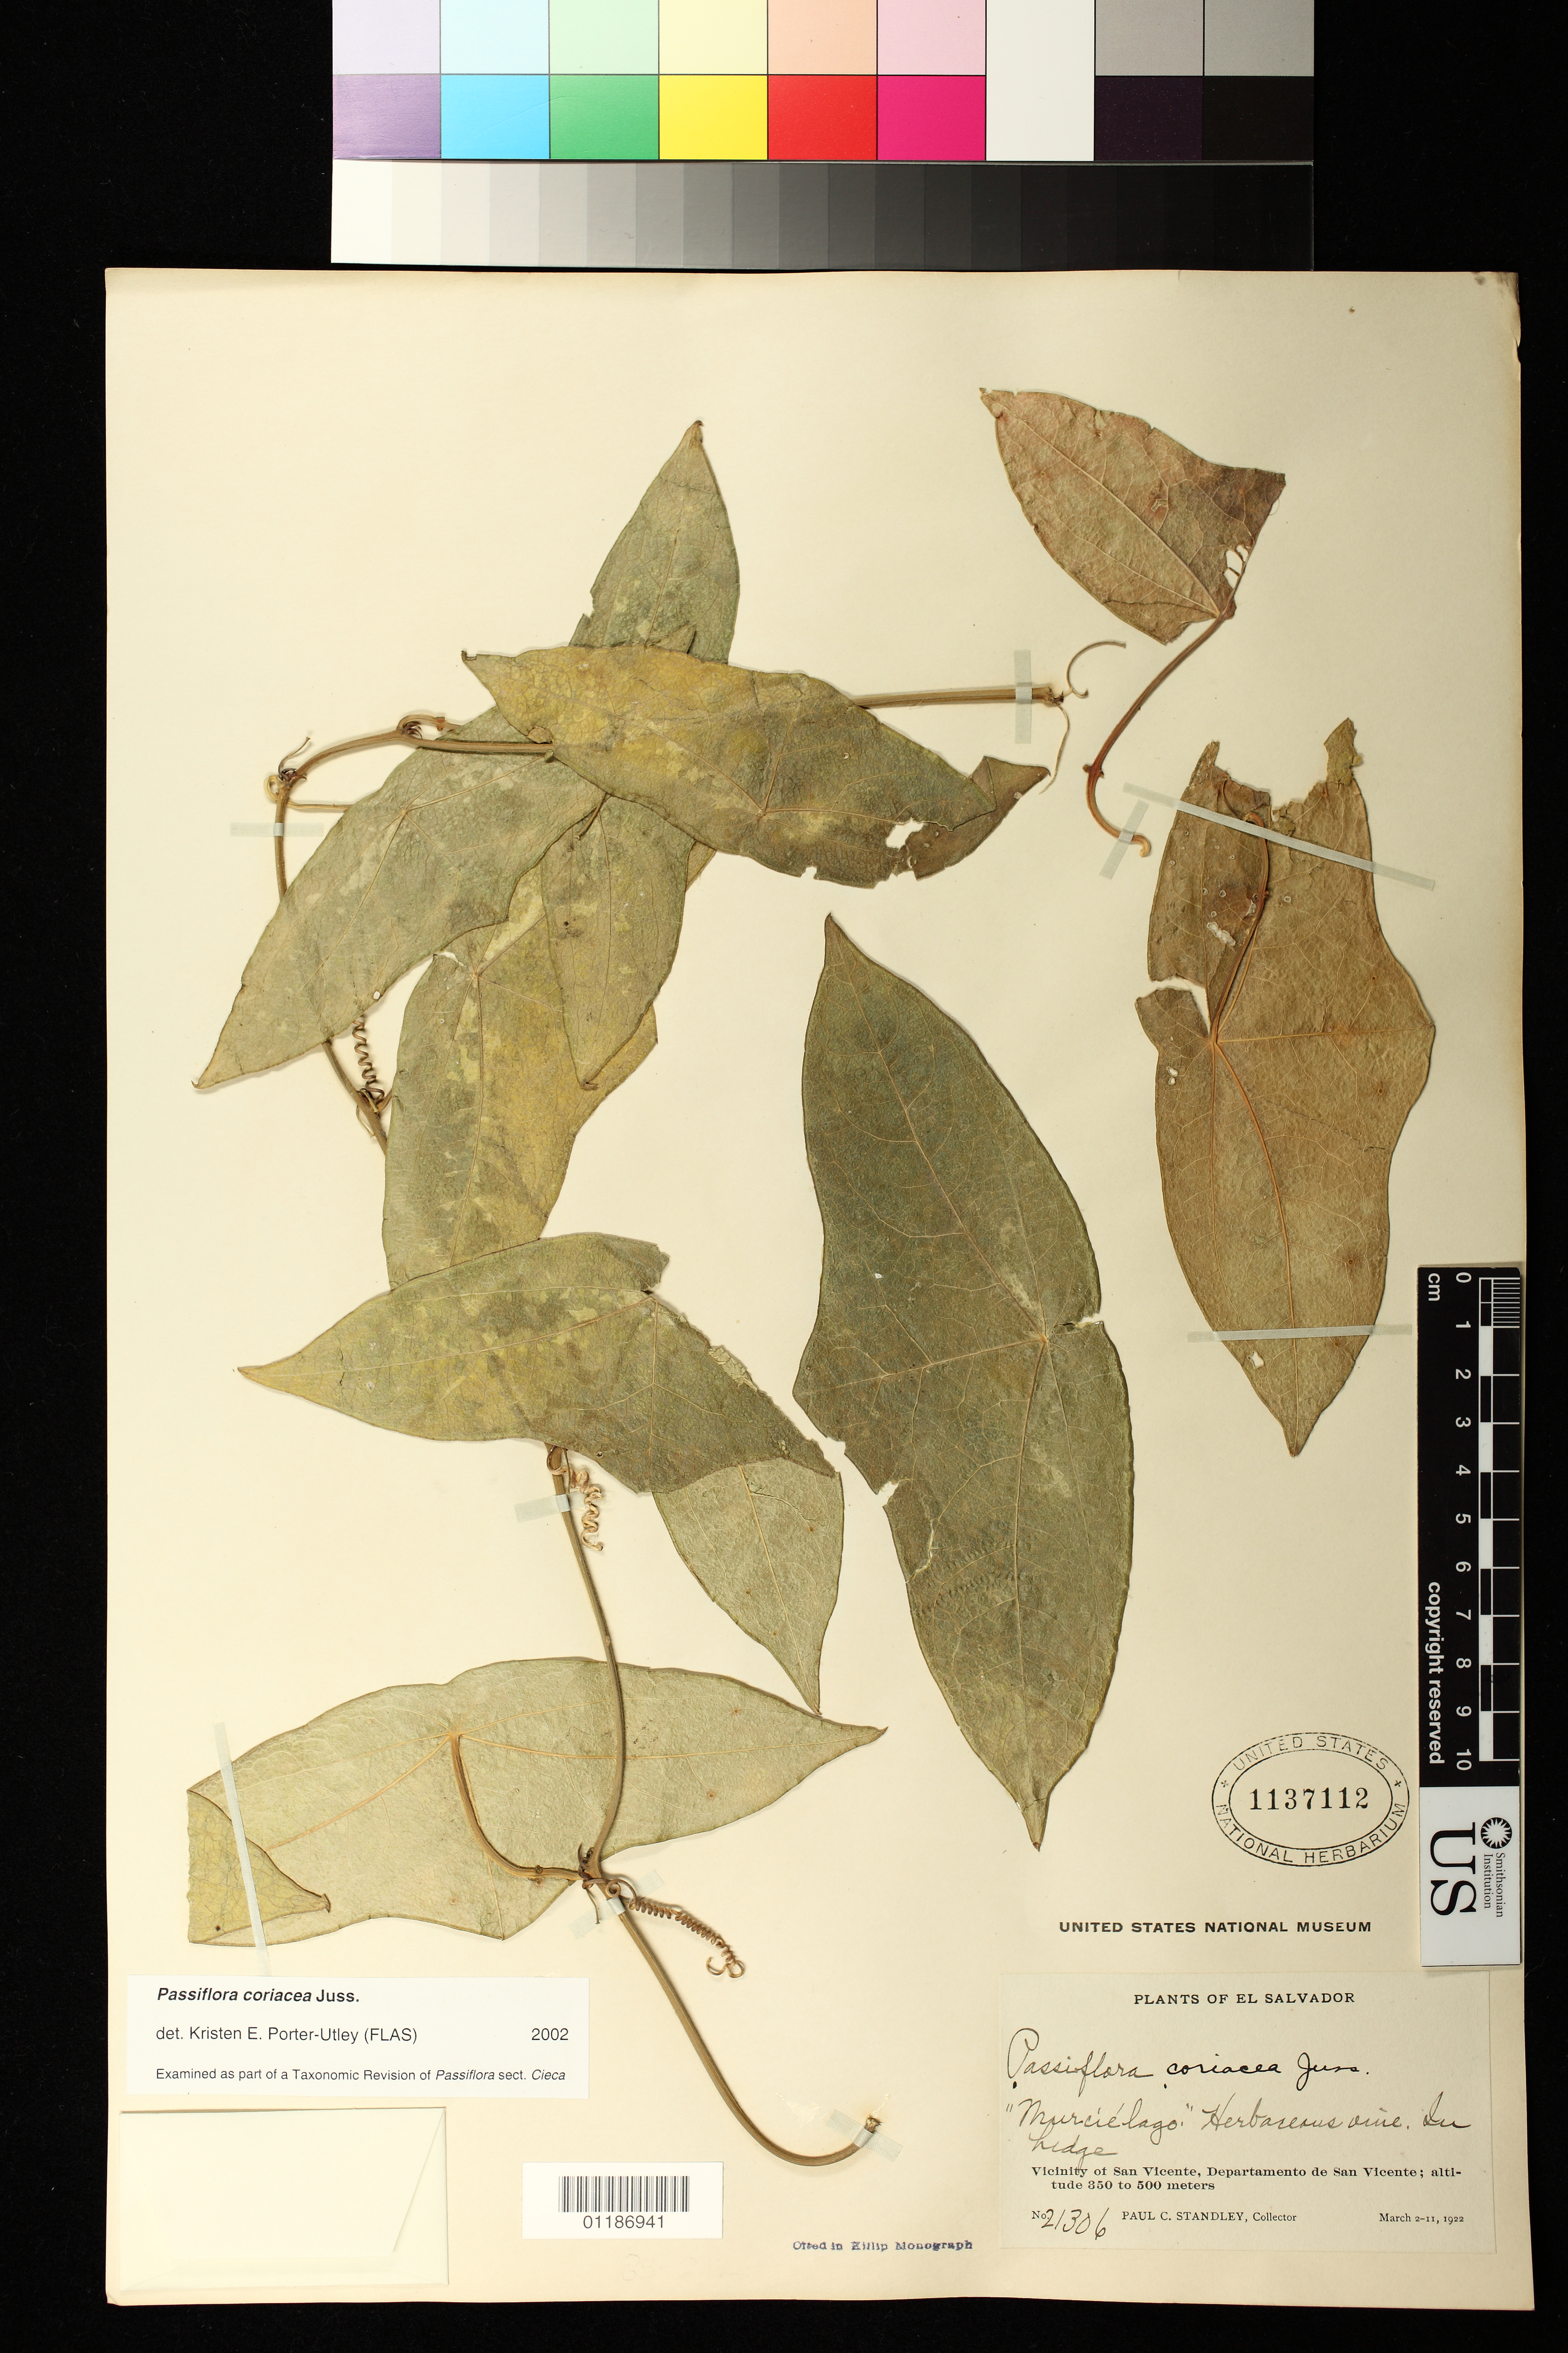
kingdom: Plantae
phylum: Tracheophyta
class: Magnoliopsida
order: Malpighiales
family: Passifloraceae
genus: Passiflora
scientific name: Passiflora coriacea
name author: A. Juss.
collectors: P. C. Standley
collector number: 21306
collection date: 1922-03-30/1922-04-24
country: El Salvador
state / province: San Vincente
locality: Vicinity of San Vicente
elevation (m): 350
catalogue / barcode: US 1137112